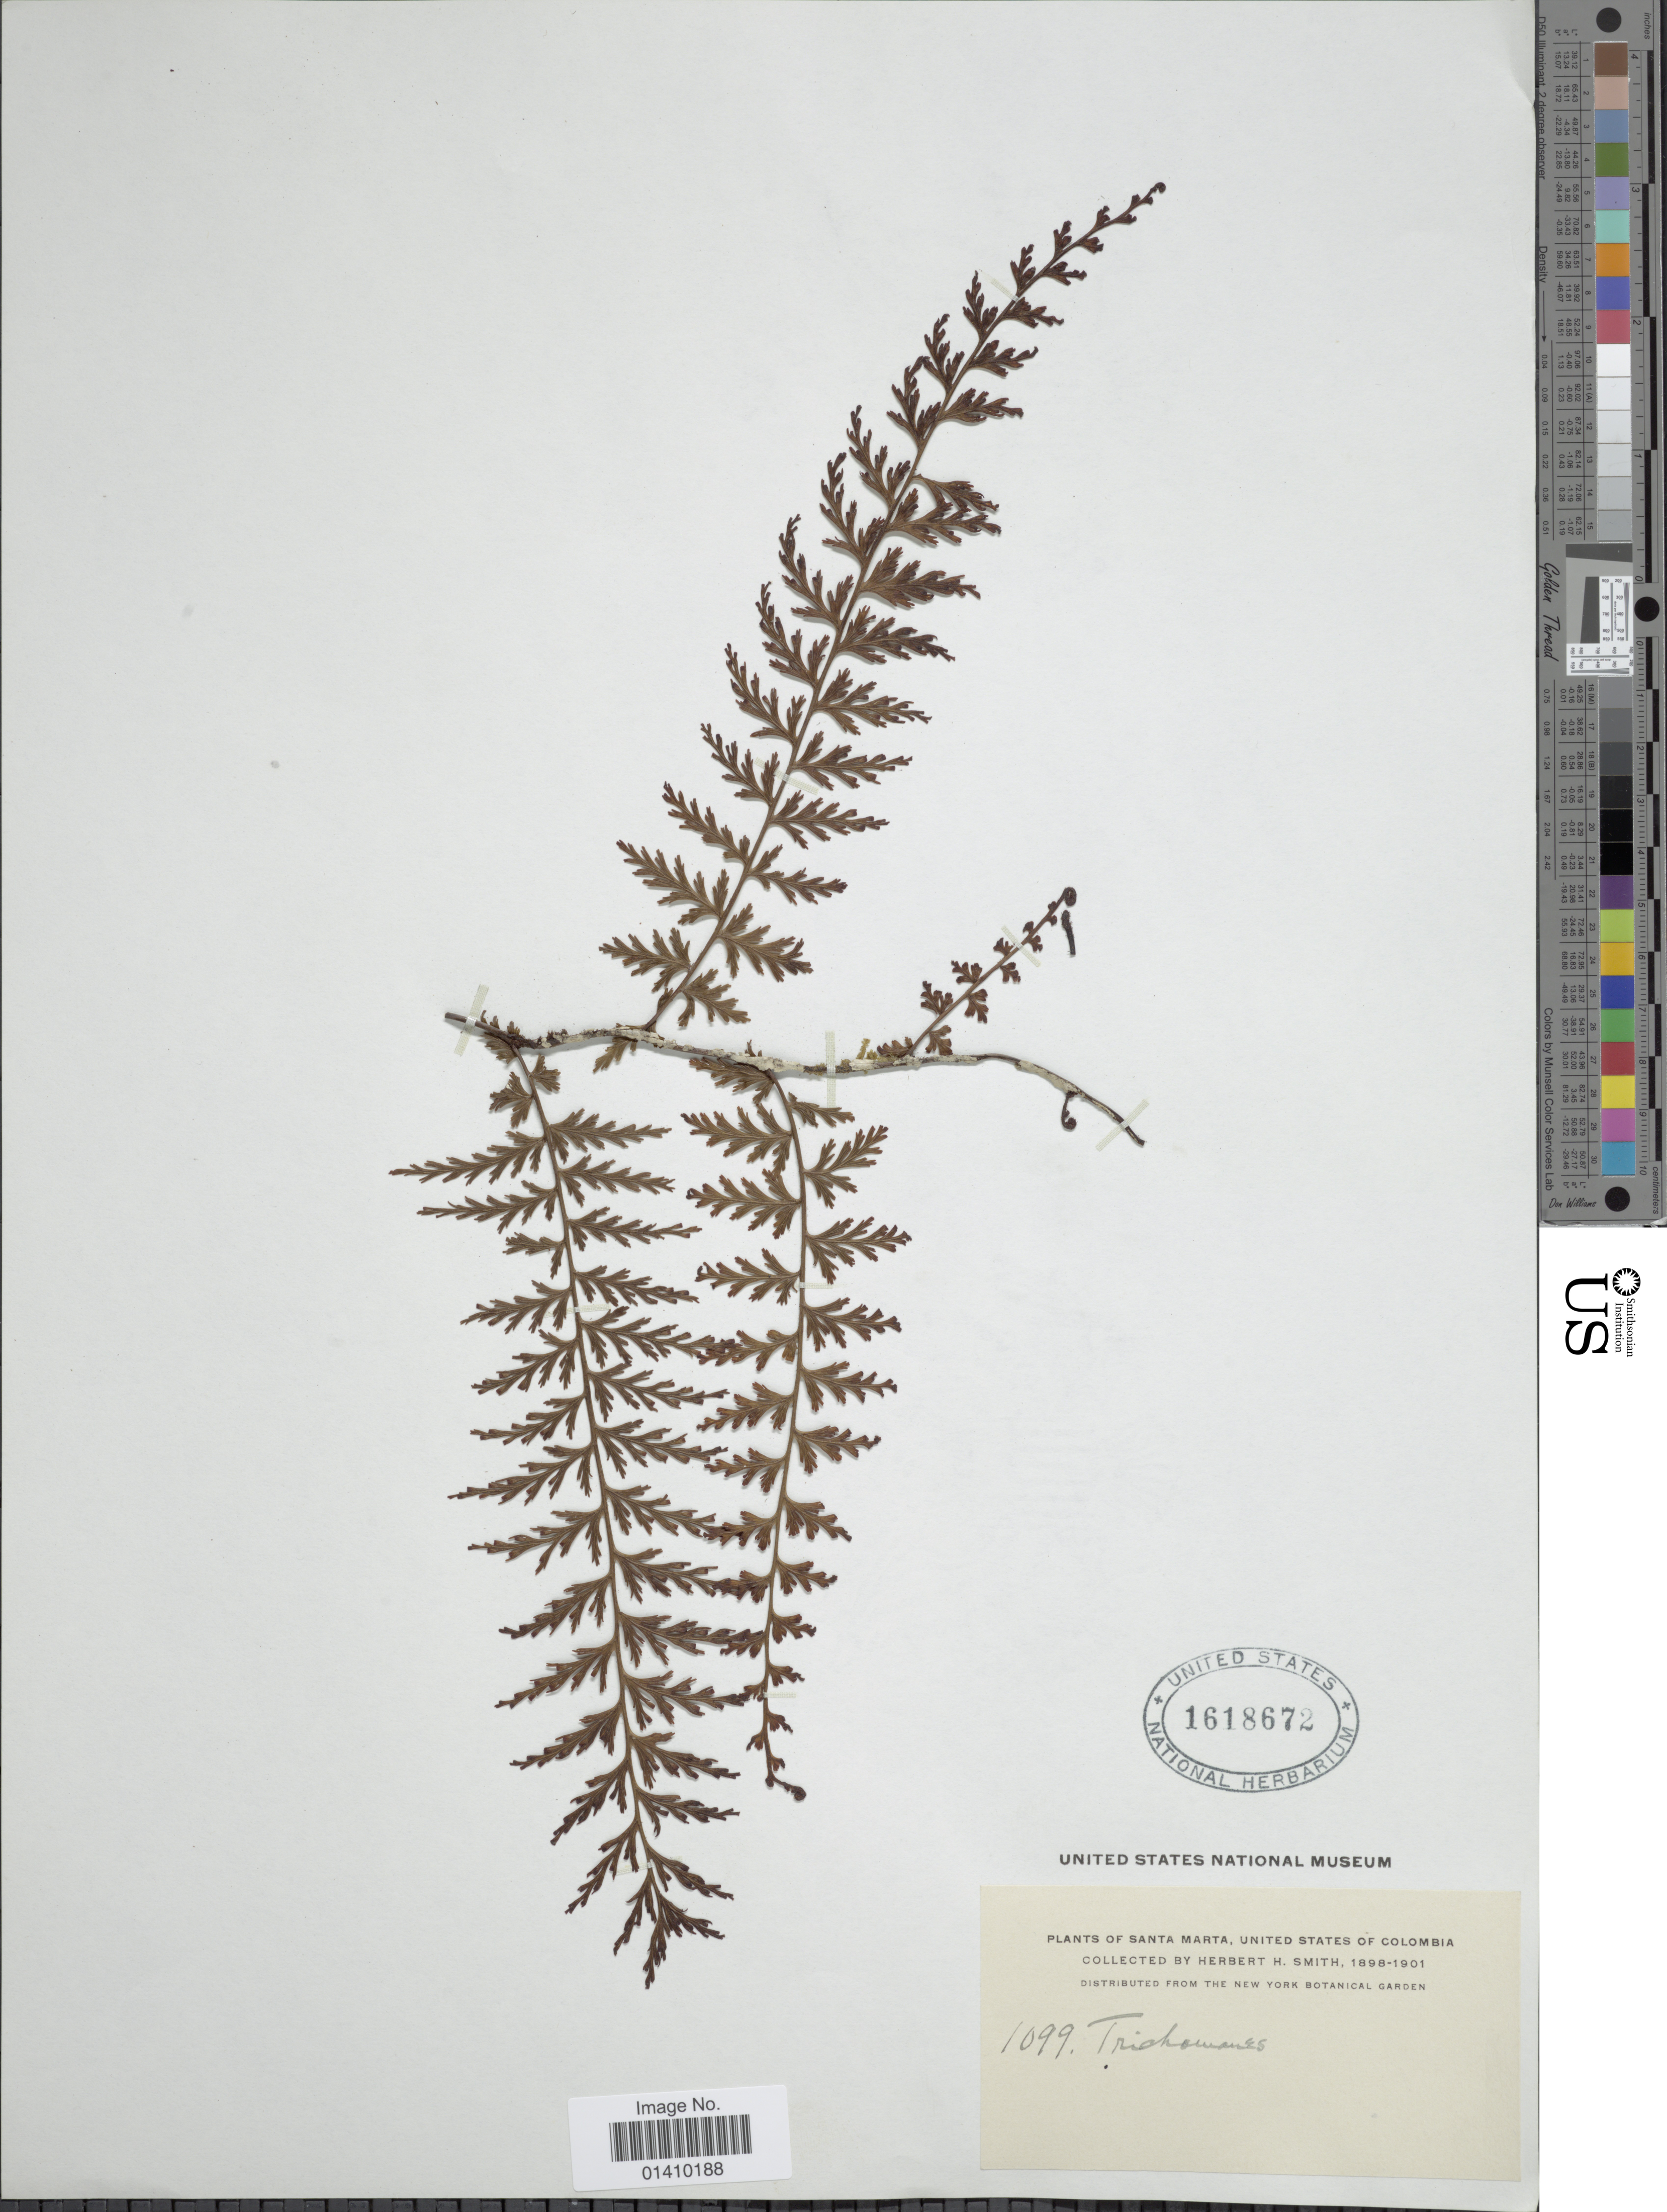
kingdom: Plantae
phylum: Tracheophyta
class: Polypodiopsida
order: Hymenophyllales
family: Hymenophyllaceae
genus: Polyphlebium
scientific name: Polyphlebium sp.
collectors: Herbert H. Smith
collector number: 1099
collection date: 1898/1901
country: Colombia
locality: Santa Marta, United States of Colombia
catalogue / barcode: US 1618672